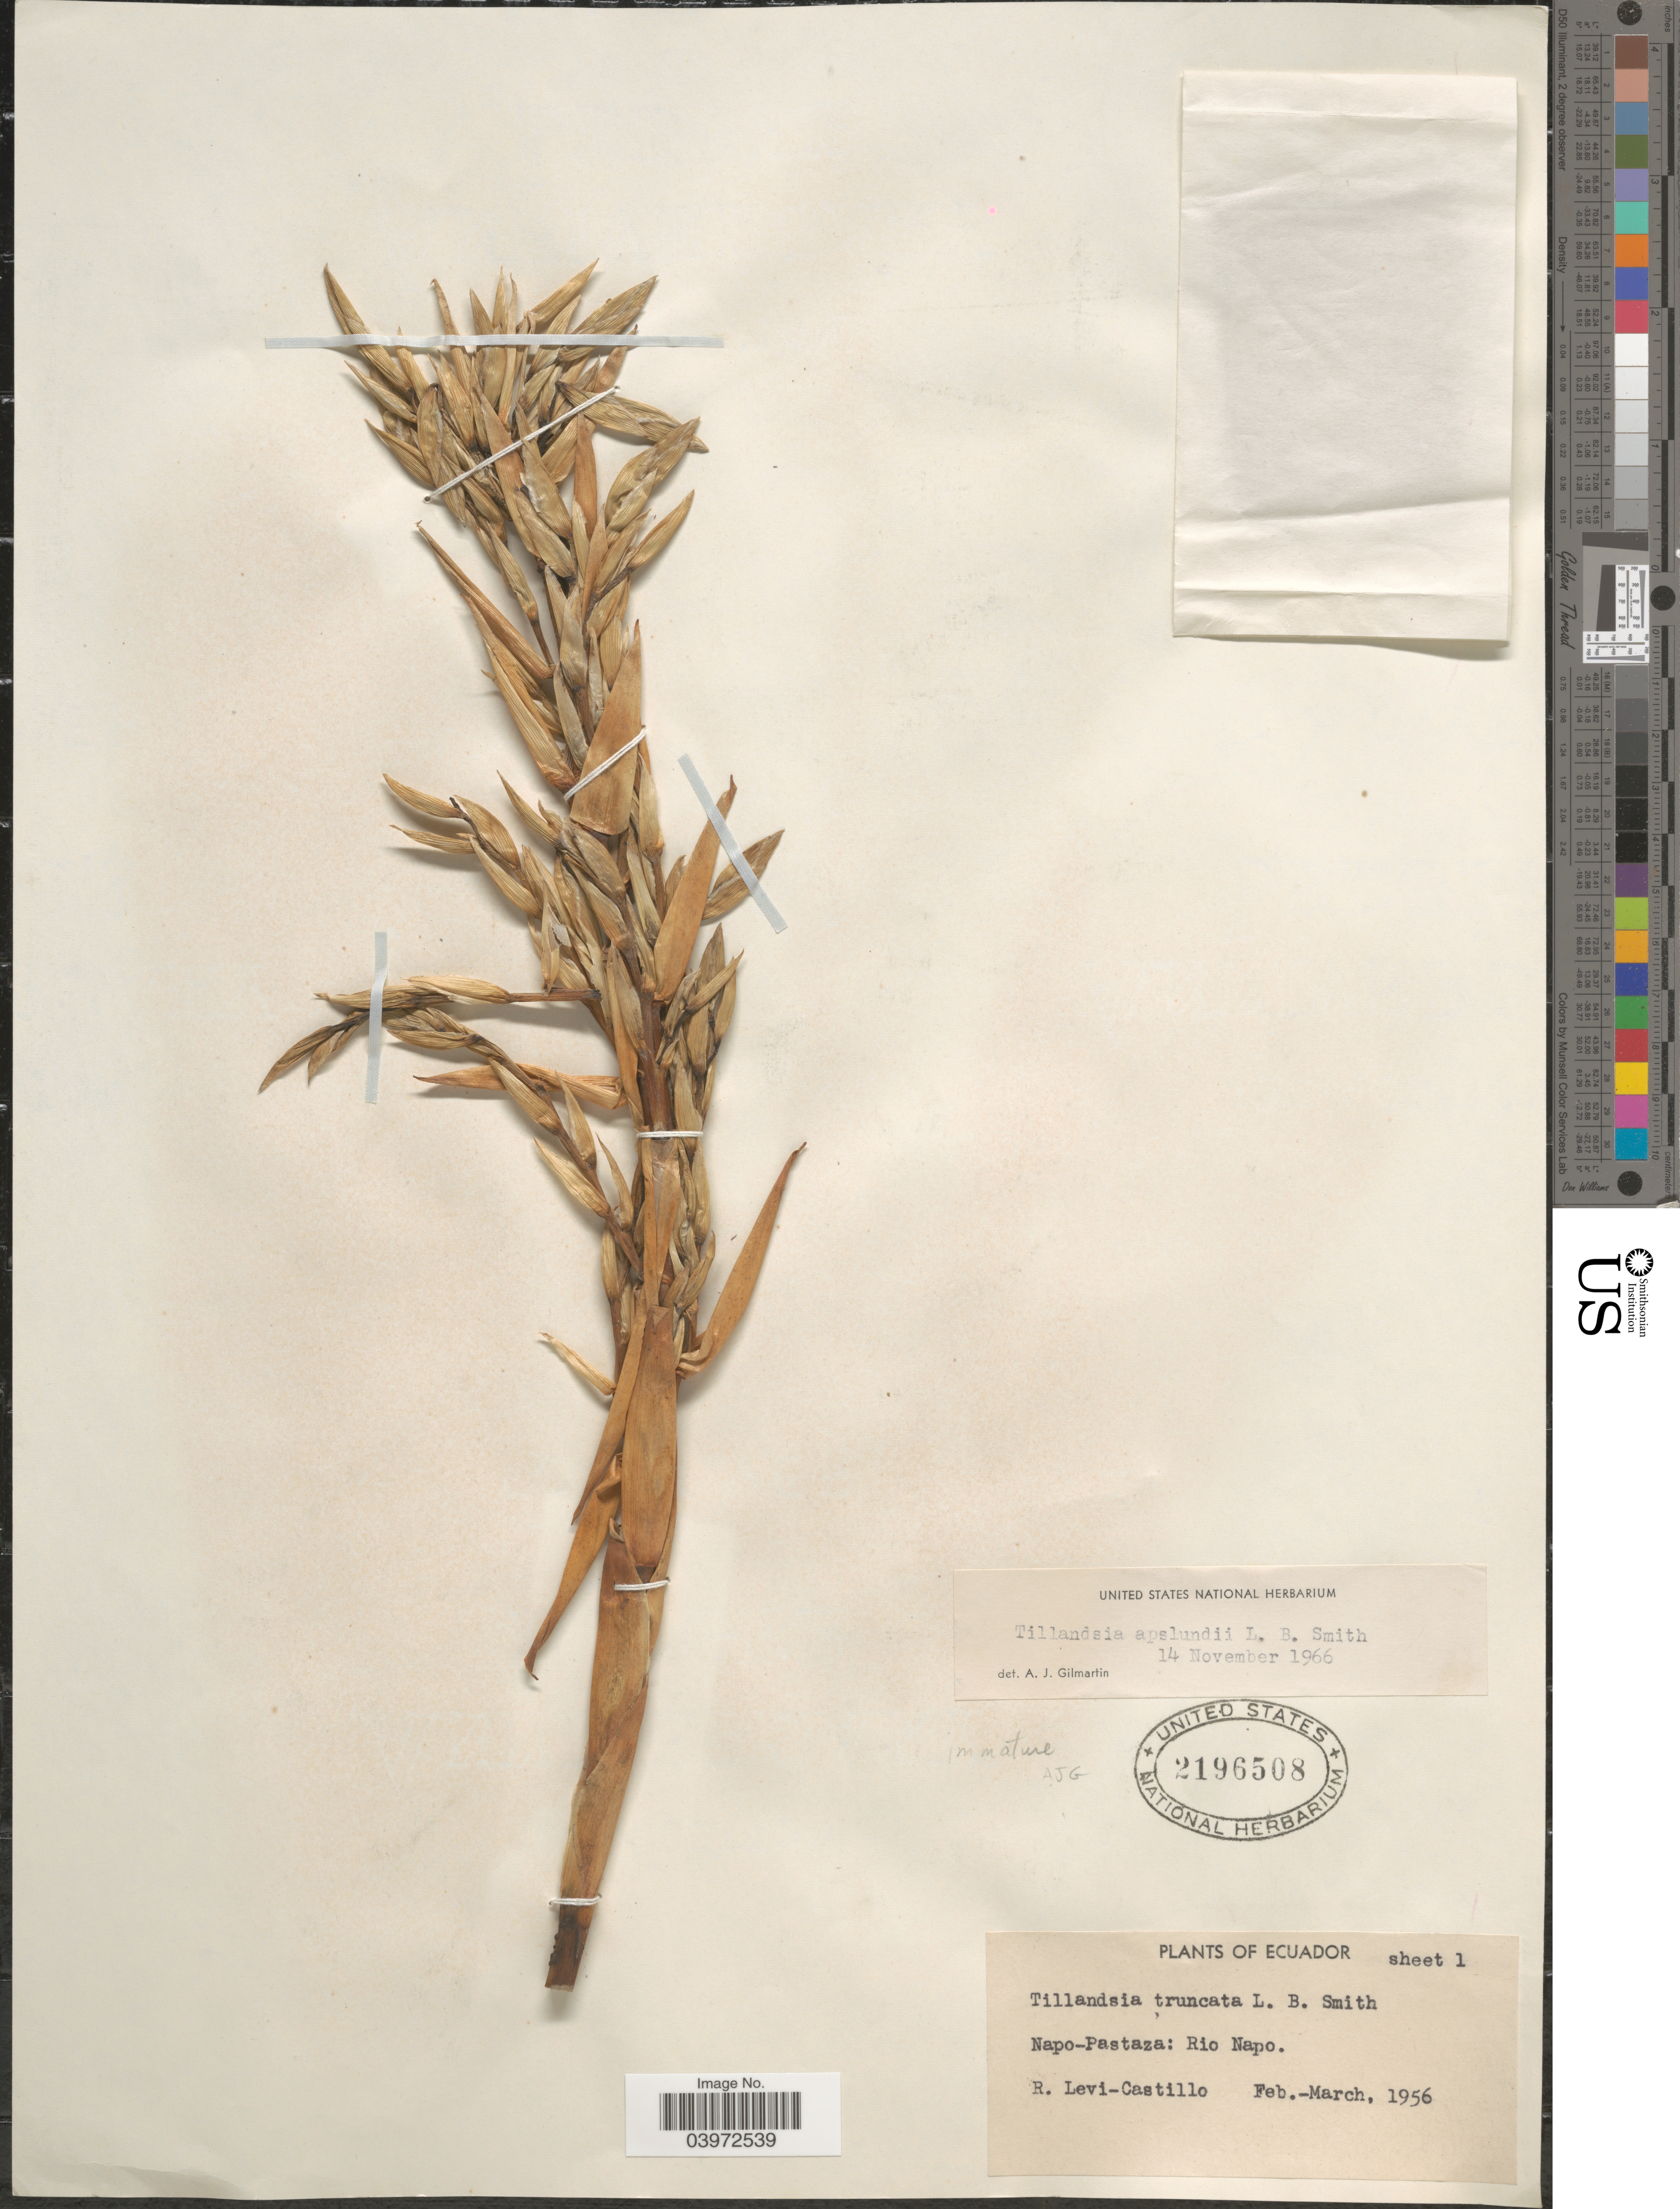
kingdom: Plantae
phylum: Tracheophyta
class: Liliopsida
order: Poales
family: Bromeliaceae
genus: Tillandsia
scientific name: Tillandsia asplundii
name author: L.B. Sm.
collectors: R. Levi-Castillo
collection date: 1956-02/1956-03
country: Ecuador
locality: Napo-Pastaza: Rio Napo.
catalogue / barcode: US 2196508